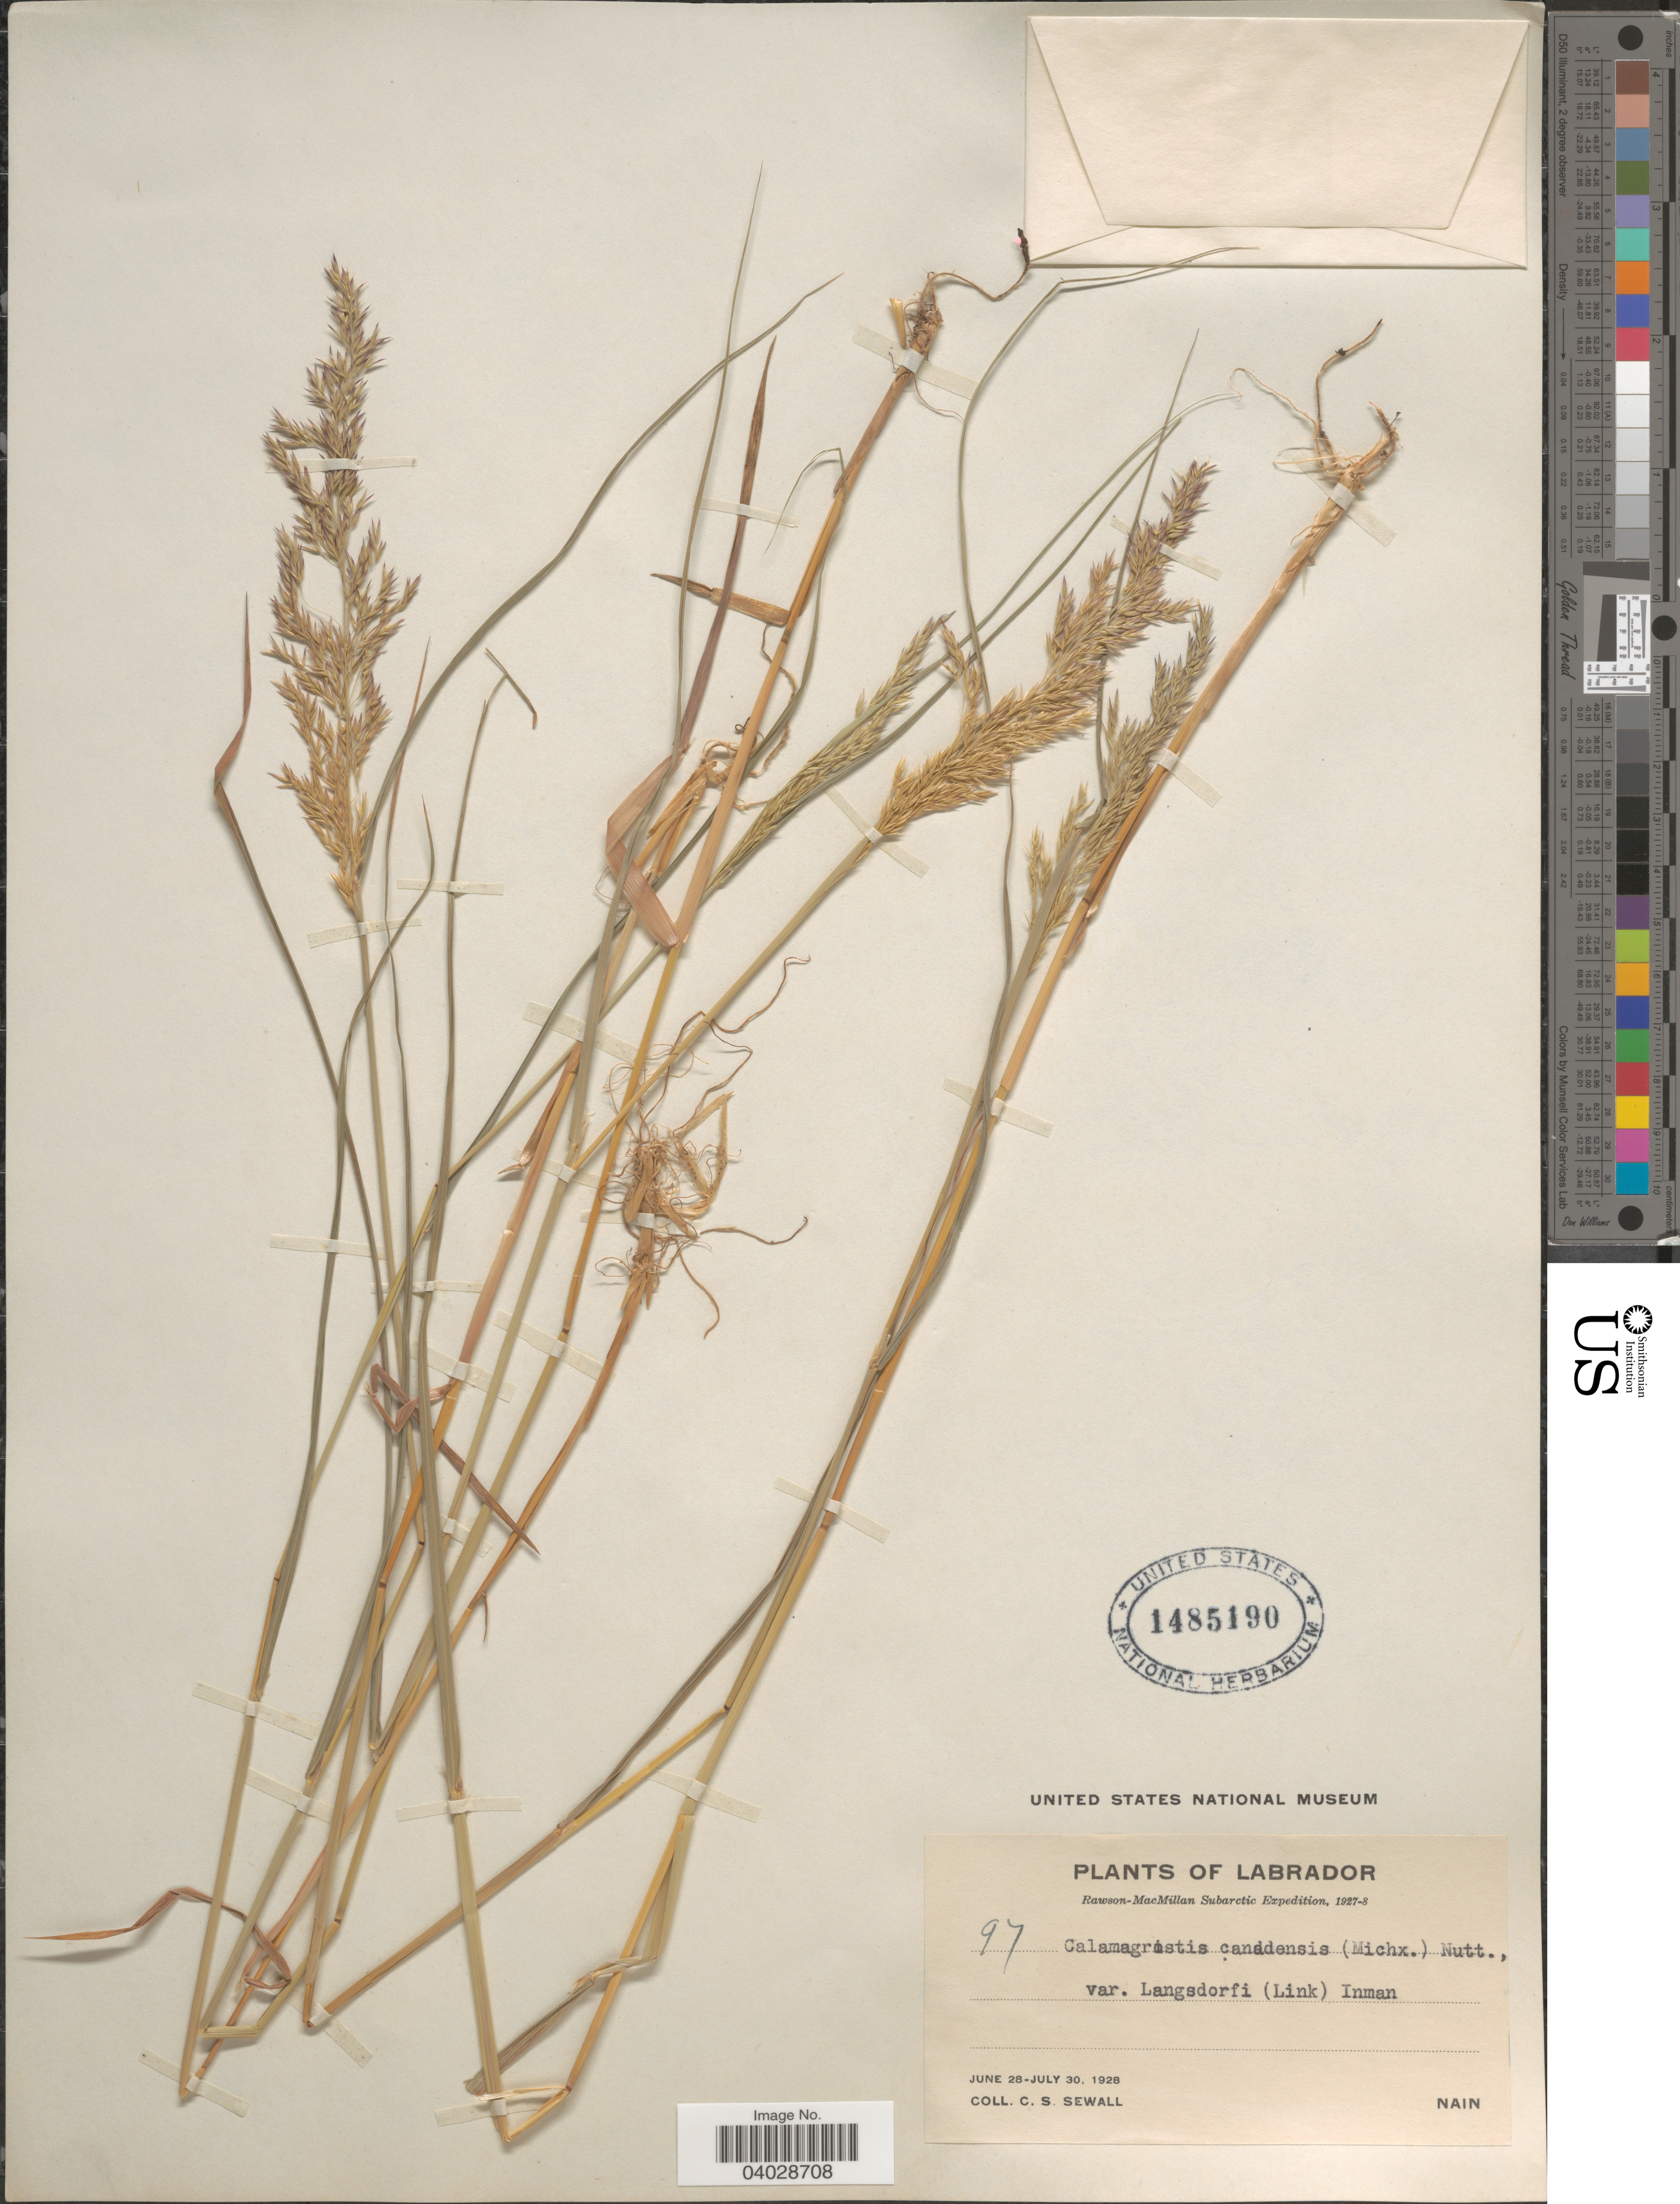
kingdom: Plantae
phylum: Tracheophyta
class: Liliopsida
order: Poales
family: Poaceae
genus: Calamagrostis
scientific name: Calamagrostis canadensis var. langsdorffii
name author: (Link) Inman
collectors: C. Sewall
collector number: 97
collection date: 1928-06-28/1928-07-30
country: Canada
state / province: Newfoundland and Labrador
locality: Labrador. Nain.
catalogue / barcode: US 1485190